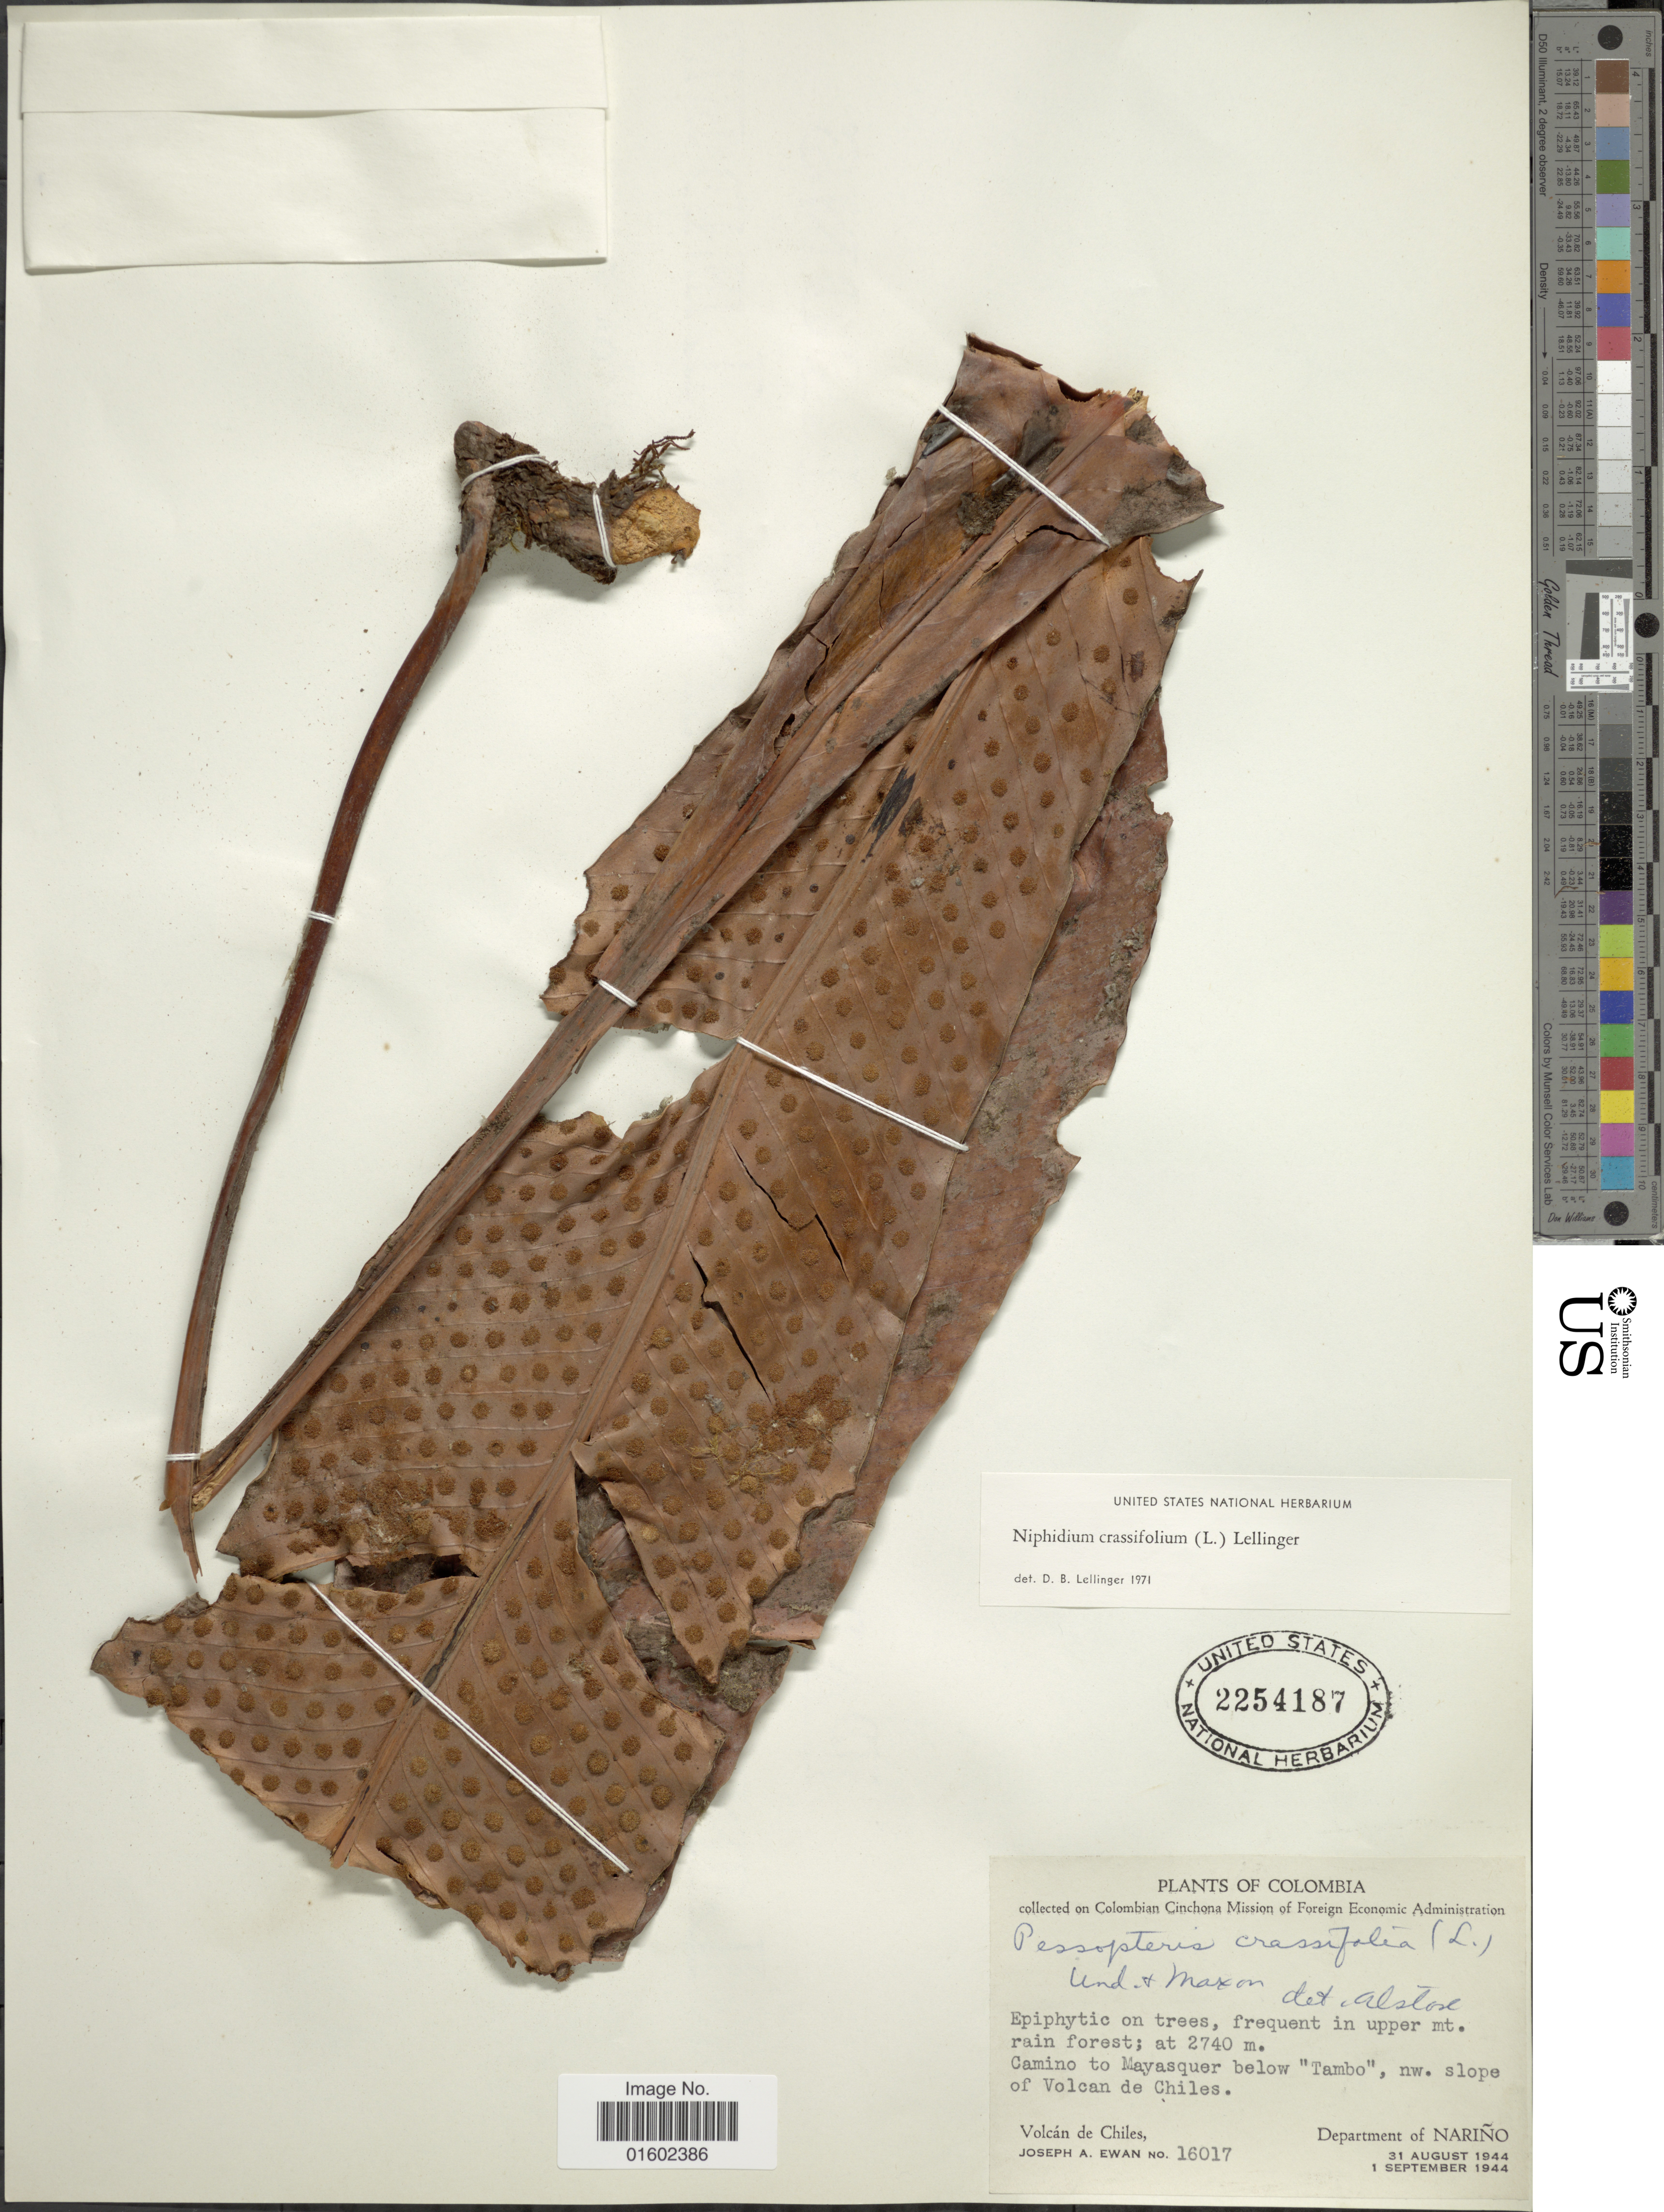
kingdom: Plantae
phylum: Tracheophyta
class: Polypodiopsida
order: Polypodiales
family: Polypodiaceae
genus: Niphidium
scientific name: Niphidium crassifolium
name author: (L.) Lellinger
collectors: J. A. Ewan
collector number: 16017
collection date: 1944-08-31/1944-09-01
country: Colombia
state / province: Nariño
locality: Department Narino, Camino to Mayasquer below "Tambo", nw slope of volcan de Chiles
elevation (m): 2740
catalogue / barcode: US 2254187